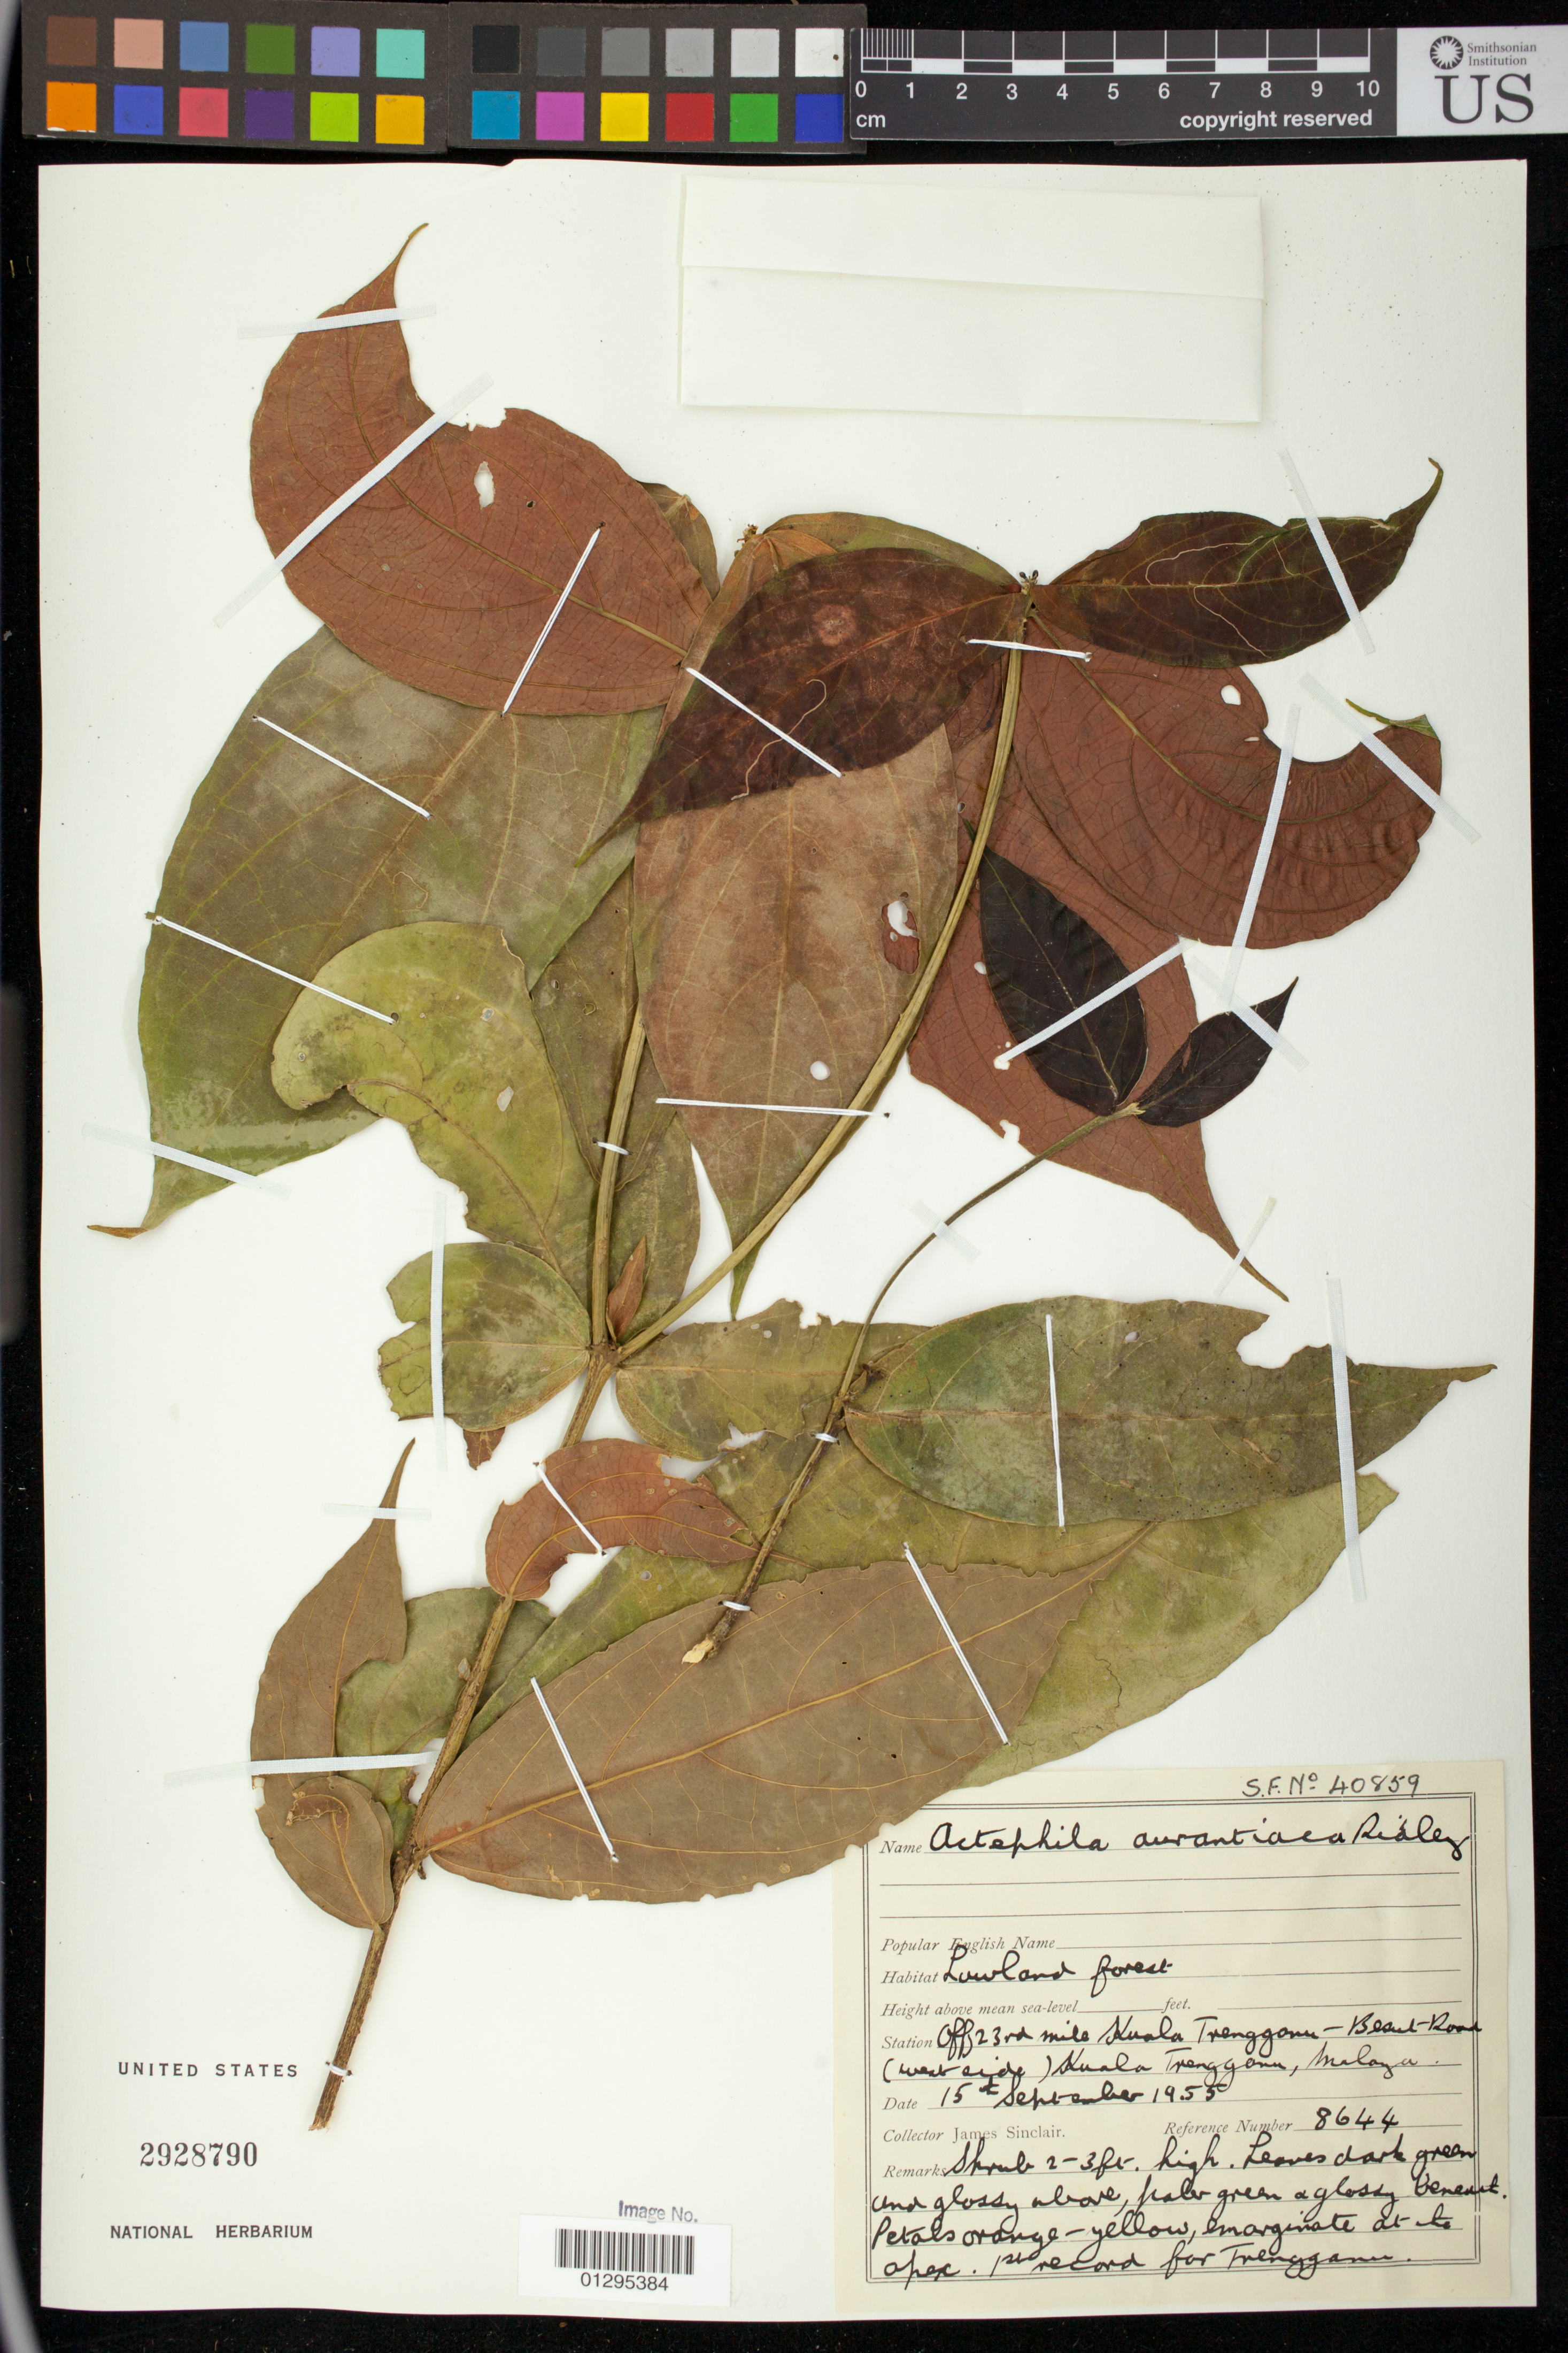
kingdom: Plantae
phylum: Tracheophyta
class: Magnoliopsida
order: Malpighiales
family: Euphorbiaceae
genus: Trigonostemon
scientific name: Trigonostemon aurantiacus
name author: (Kurz ex Teysmann & Binn.) Boerl.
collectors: J. Sinclair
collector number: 8644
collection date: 1955-09-15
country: Malaysia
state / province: Terengganu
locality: Off 23rd mile Kuala Trengganu-Beaut Road (west side) Kuala Trengganu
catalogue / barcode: US 2928790